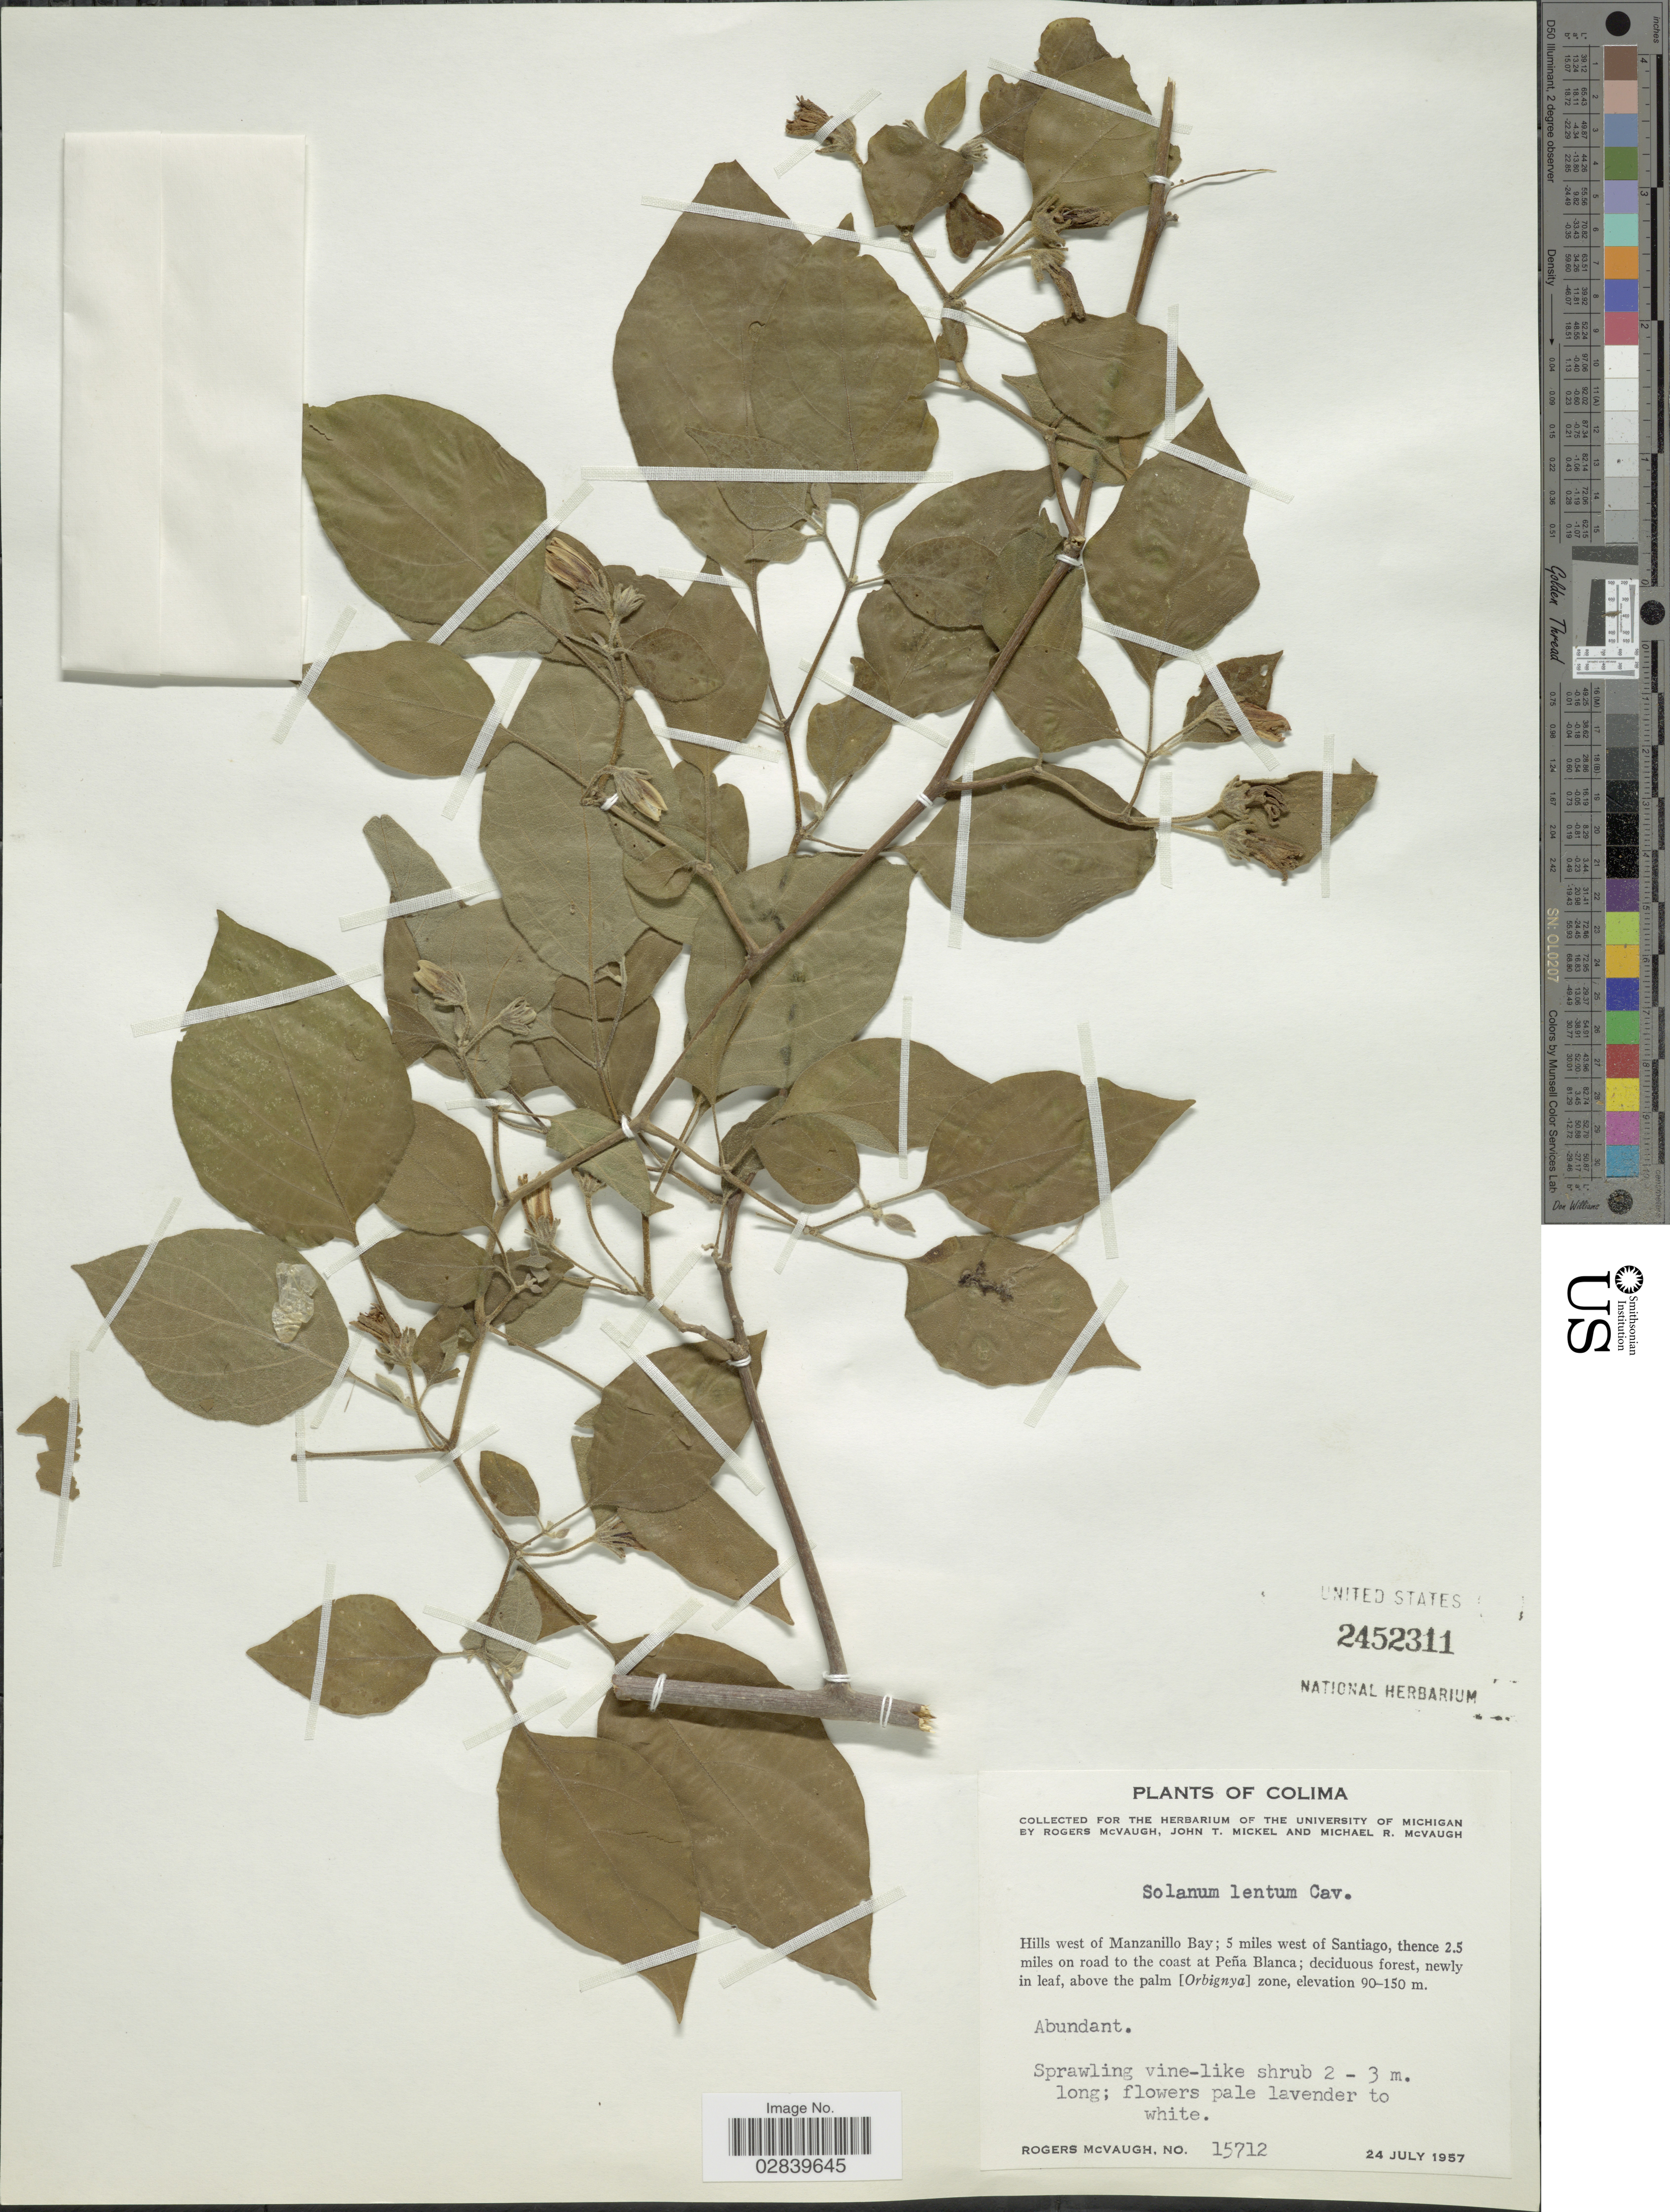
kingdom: Plantae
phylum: Tracheophyta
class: Magnoliopsida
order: Solanales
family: Solanaceae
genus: Lycianthes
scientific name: Lycianthes lenta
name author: (Cav.) Bitter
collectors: R. McVaugh, J. T. Mickel & M. R. McVaugh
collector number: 15712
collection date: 1957-07-24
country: Mexico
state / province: Colima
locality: Hills west of Manzanillo Bay ; 5 miles west of Santiago, thence 2.5 miles on road to the coast at Peña Blanca.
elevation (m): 90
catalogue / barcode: US 2452311